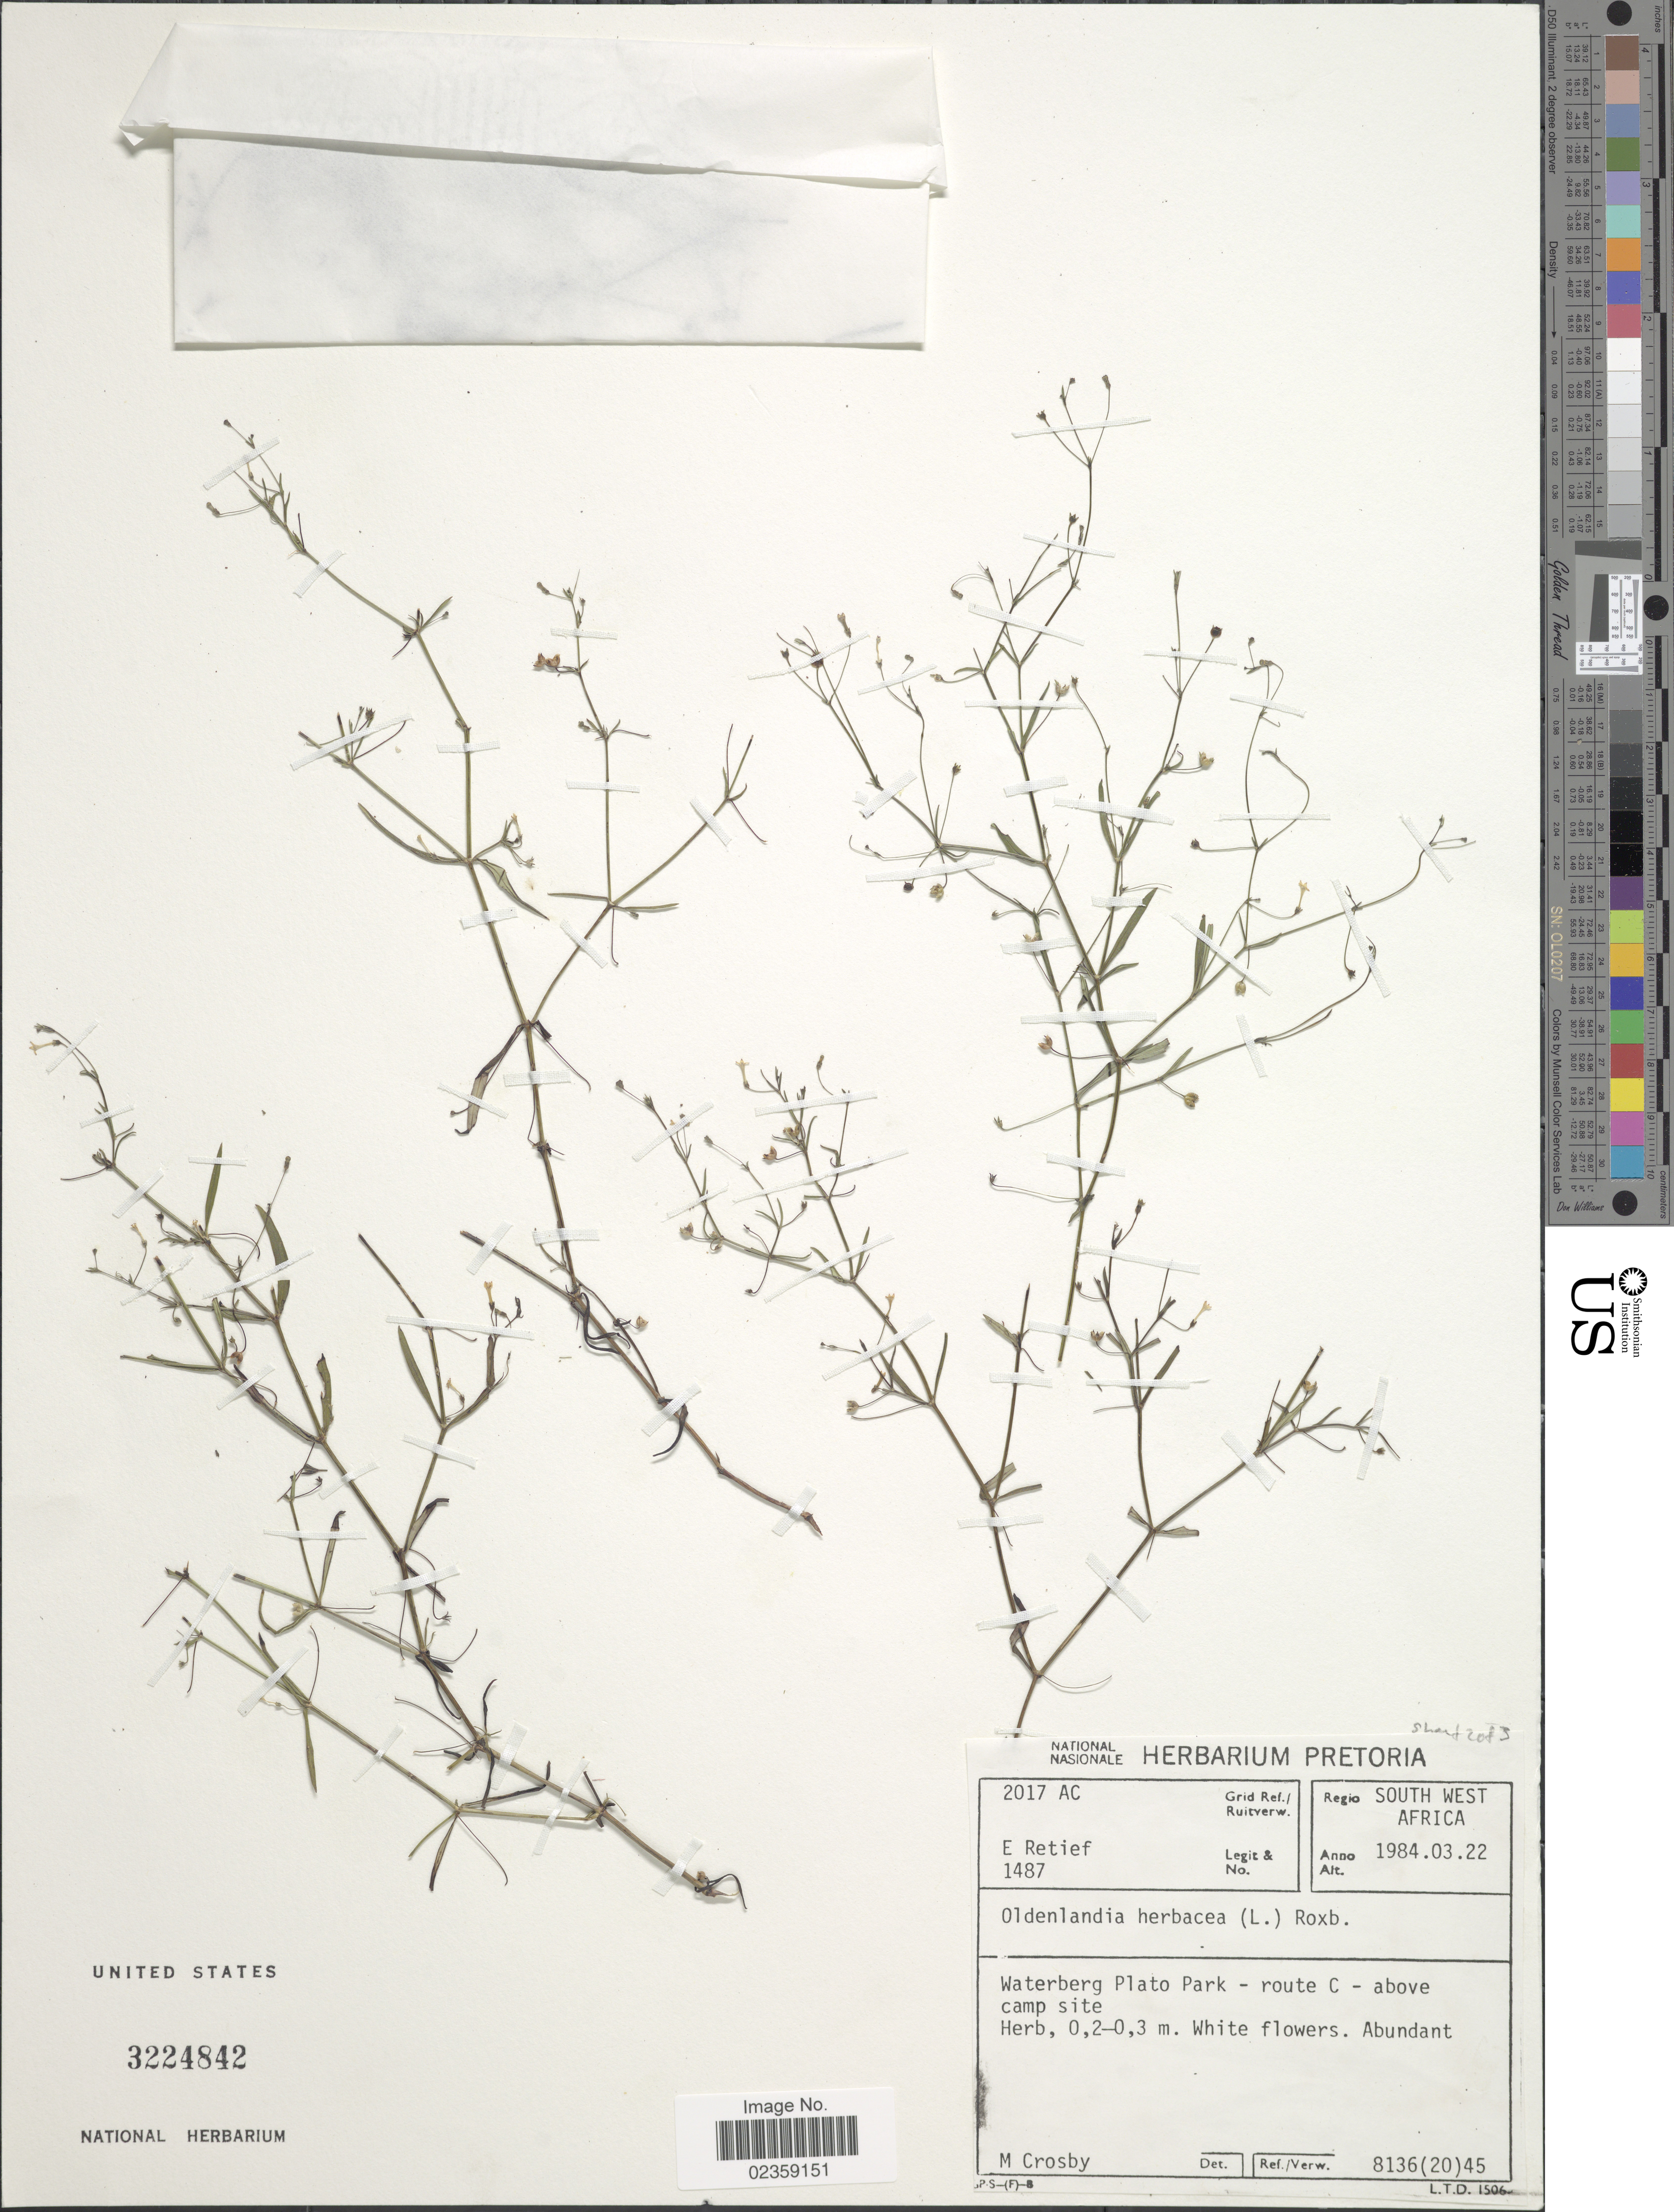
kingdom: Plantae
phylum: Tracheophyta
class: Magnoliopsida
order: Gentianales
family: Rubiaceae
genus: Oldenlandia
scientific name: Oldenlandia herbacea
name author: (L.) Roxb.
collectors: E. Retief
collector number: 1487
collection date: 1984-03-22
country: Namibia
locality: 2017 AC. Waterberg Plato Park - route C - above camp site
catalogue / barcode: US 3224842